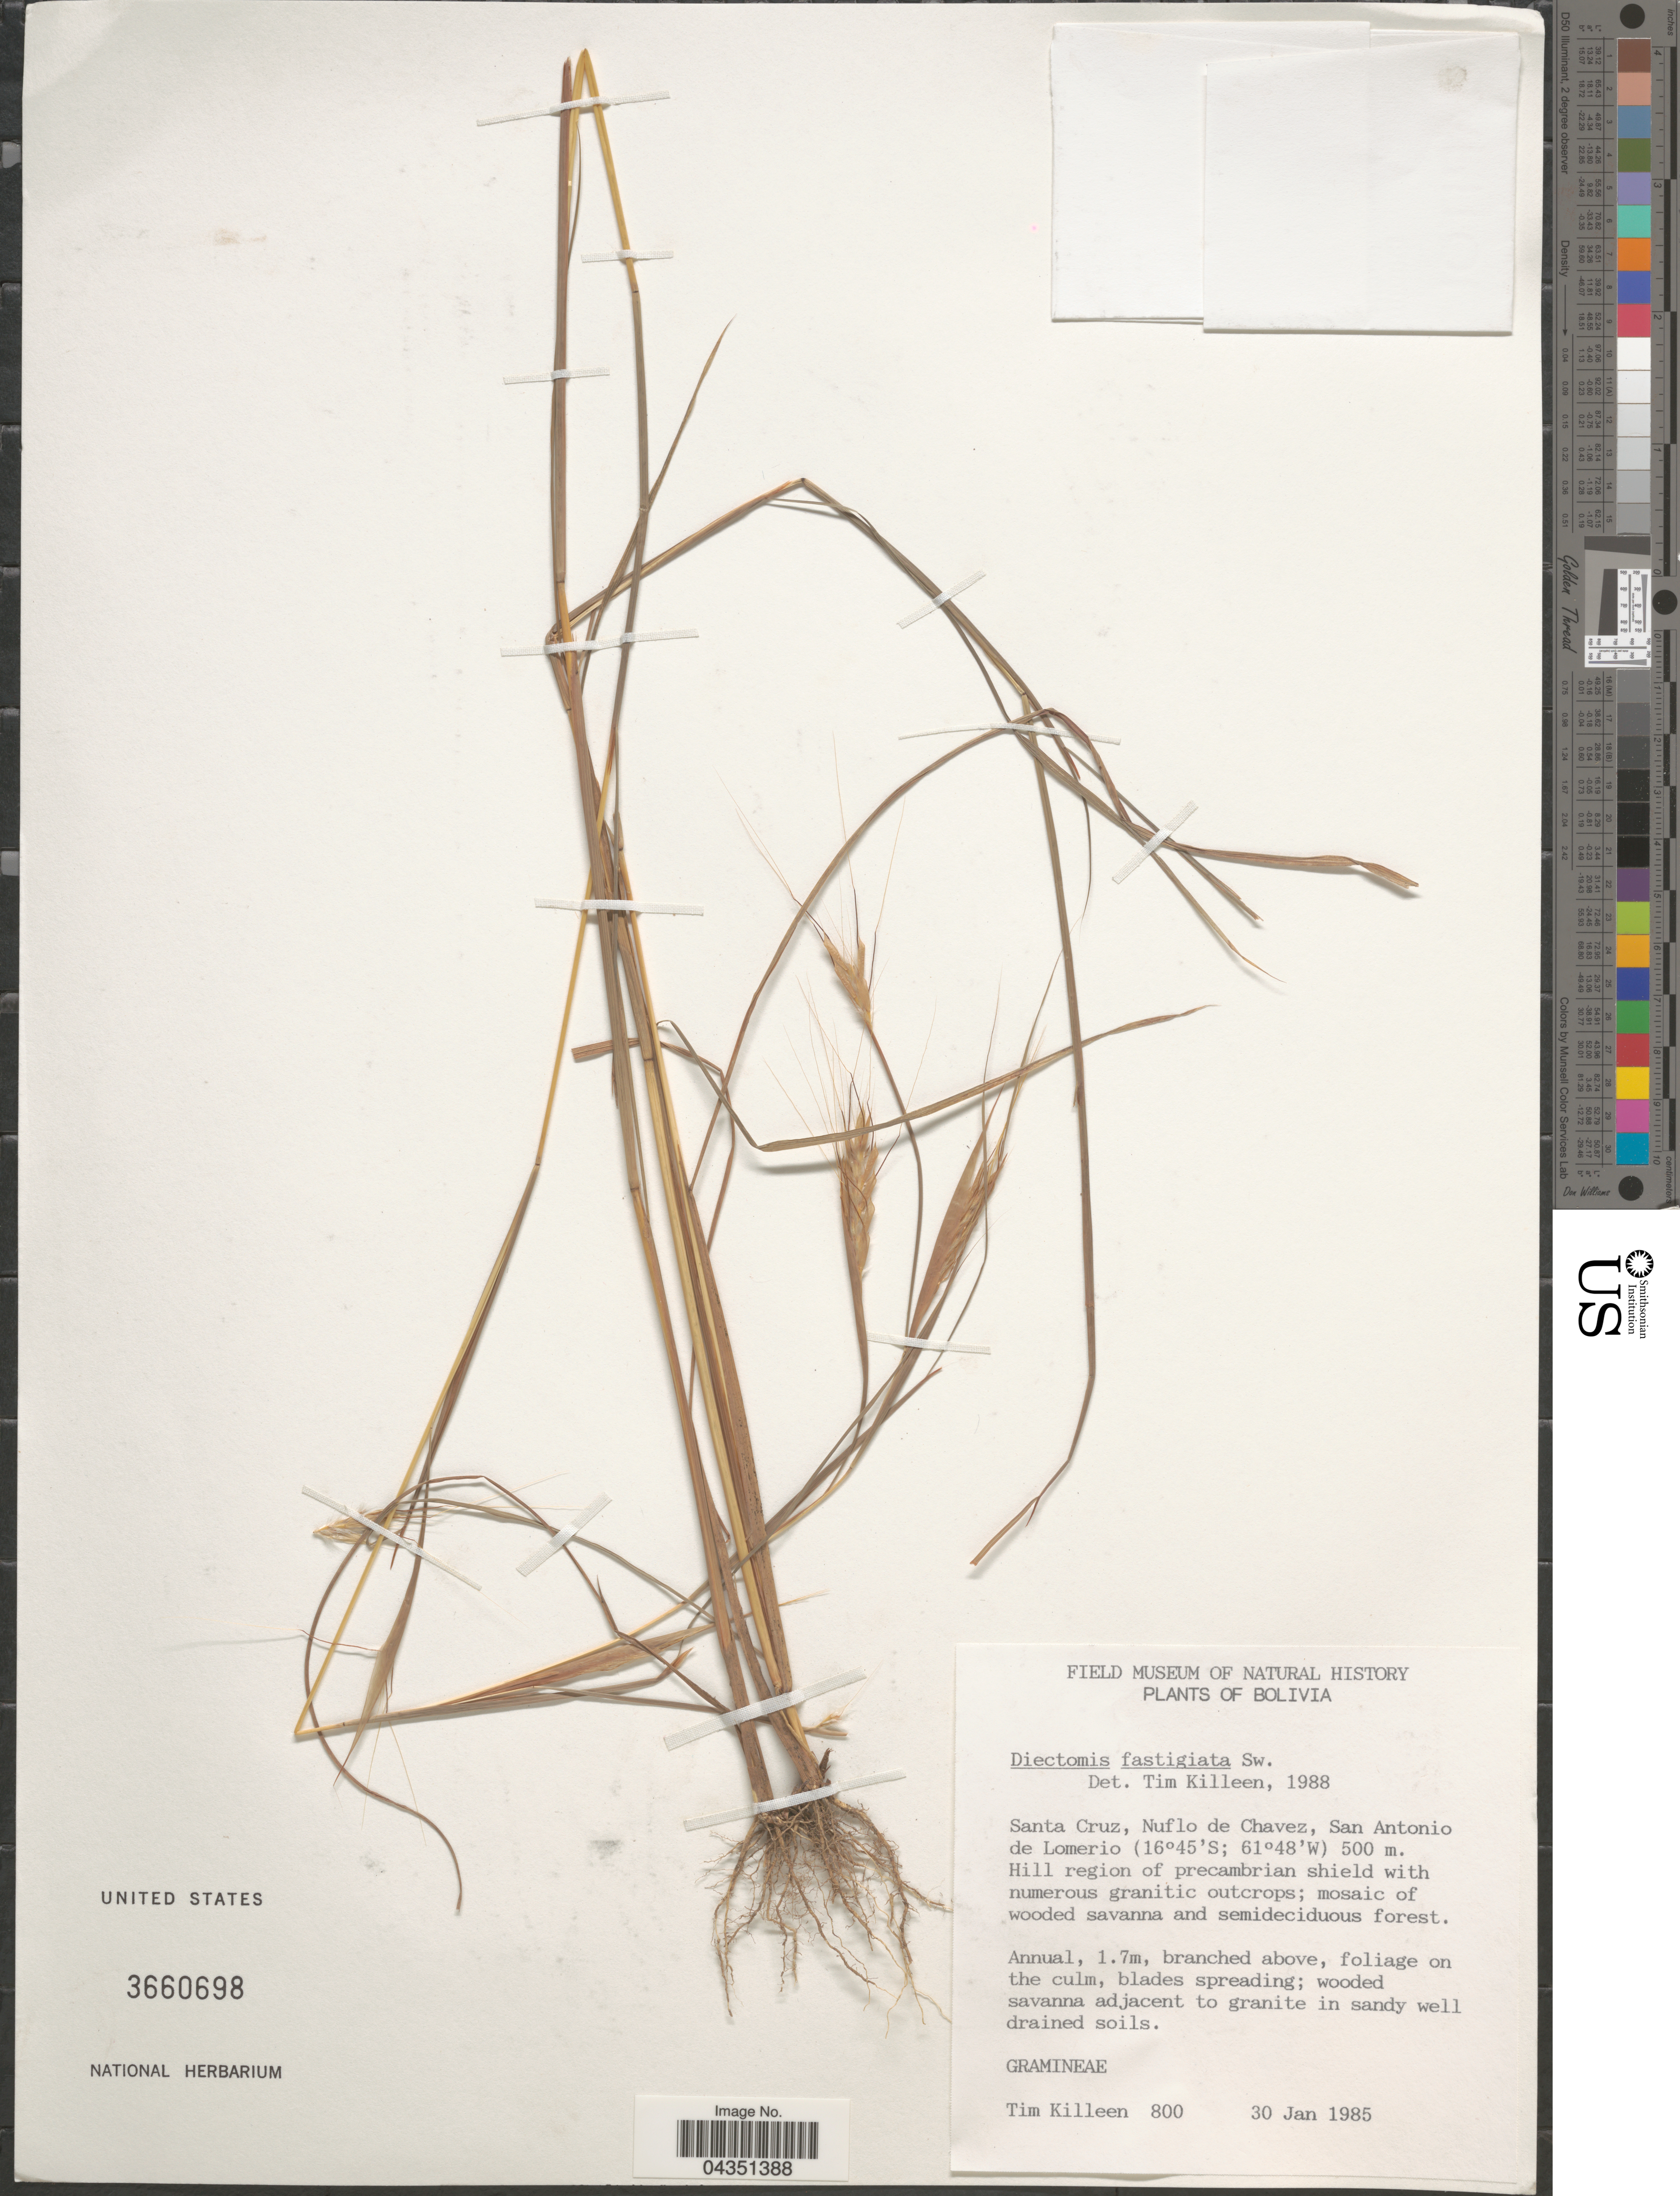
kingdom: Plantae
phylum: Tracheophyta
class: Liliopsida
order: Poales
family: Poaceae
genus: Diectomis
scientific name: Diectomis fastigiata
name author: (Sw.) P. Beauv.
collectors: T. J. Killeen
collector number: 800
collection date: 1985-01-30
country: Bolivia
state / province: Santa Cruz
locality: Nuflo de Chaves, San Antonio de Lomerio.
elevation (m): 500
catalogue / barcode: US 3660698